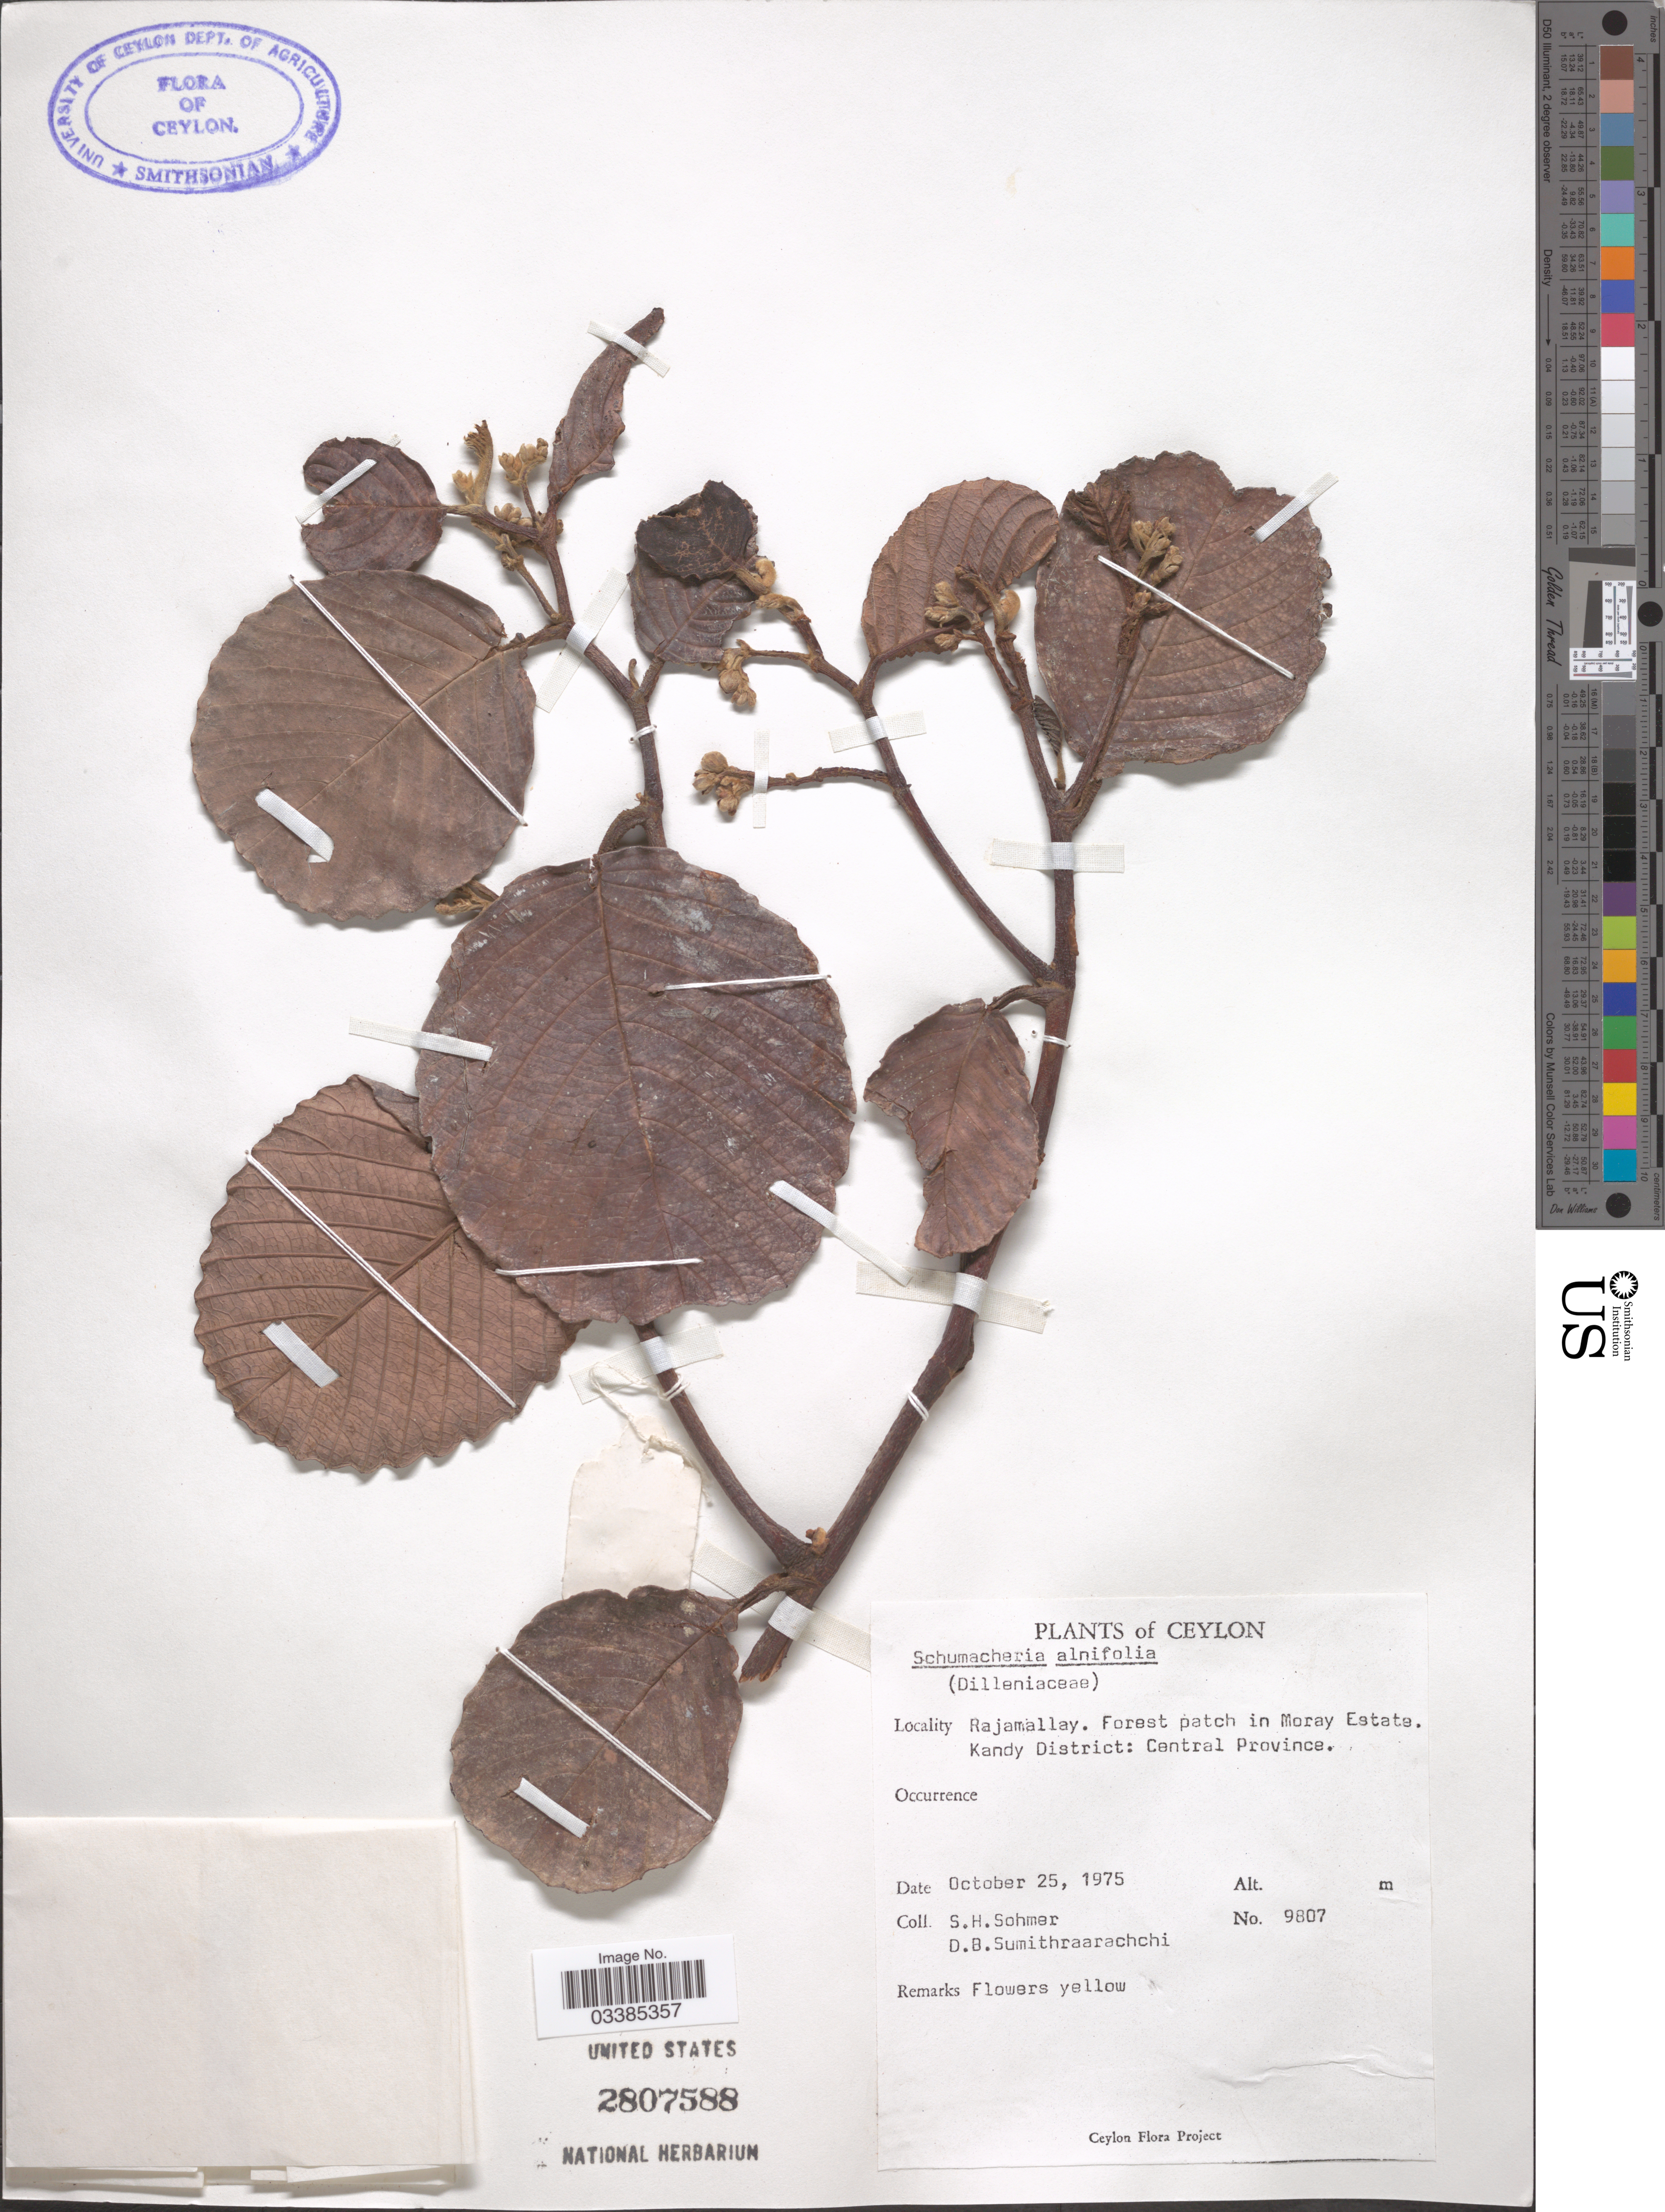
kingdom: Plantae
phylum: Tracheophyta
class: Magnoliopsida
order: Dilleniales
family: Dilleniaceae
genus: Schumacheria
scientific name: Schumacheria alnifolia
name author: Hook. f. & Thomson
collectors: S. H. Sohmer & D. B. Sumithraarachchi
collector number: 9807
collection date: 1975-10-25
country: Sri Lanka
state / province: Central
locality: Ceylon. Rajamallay. Forest patch in Moray Estate. Kandy District.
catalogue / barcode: US 2807588